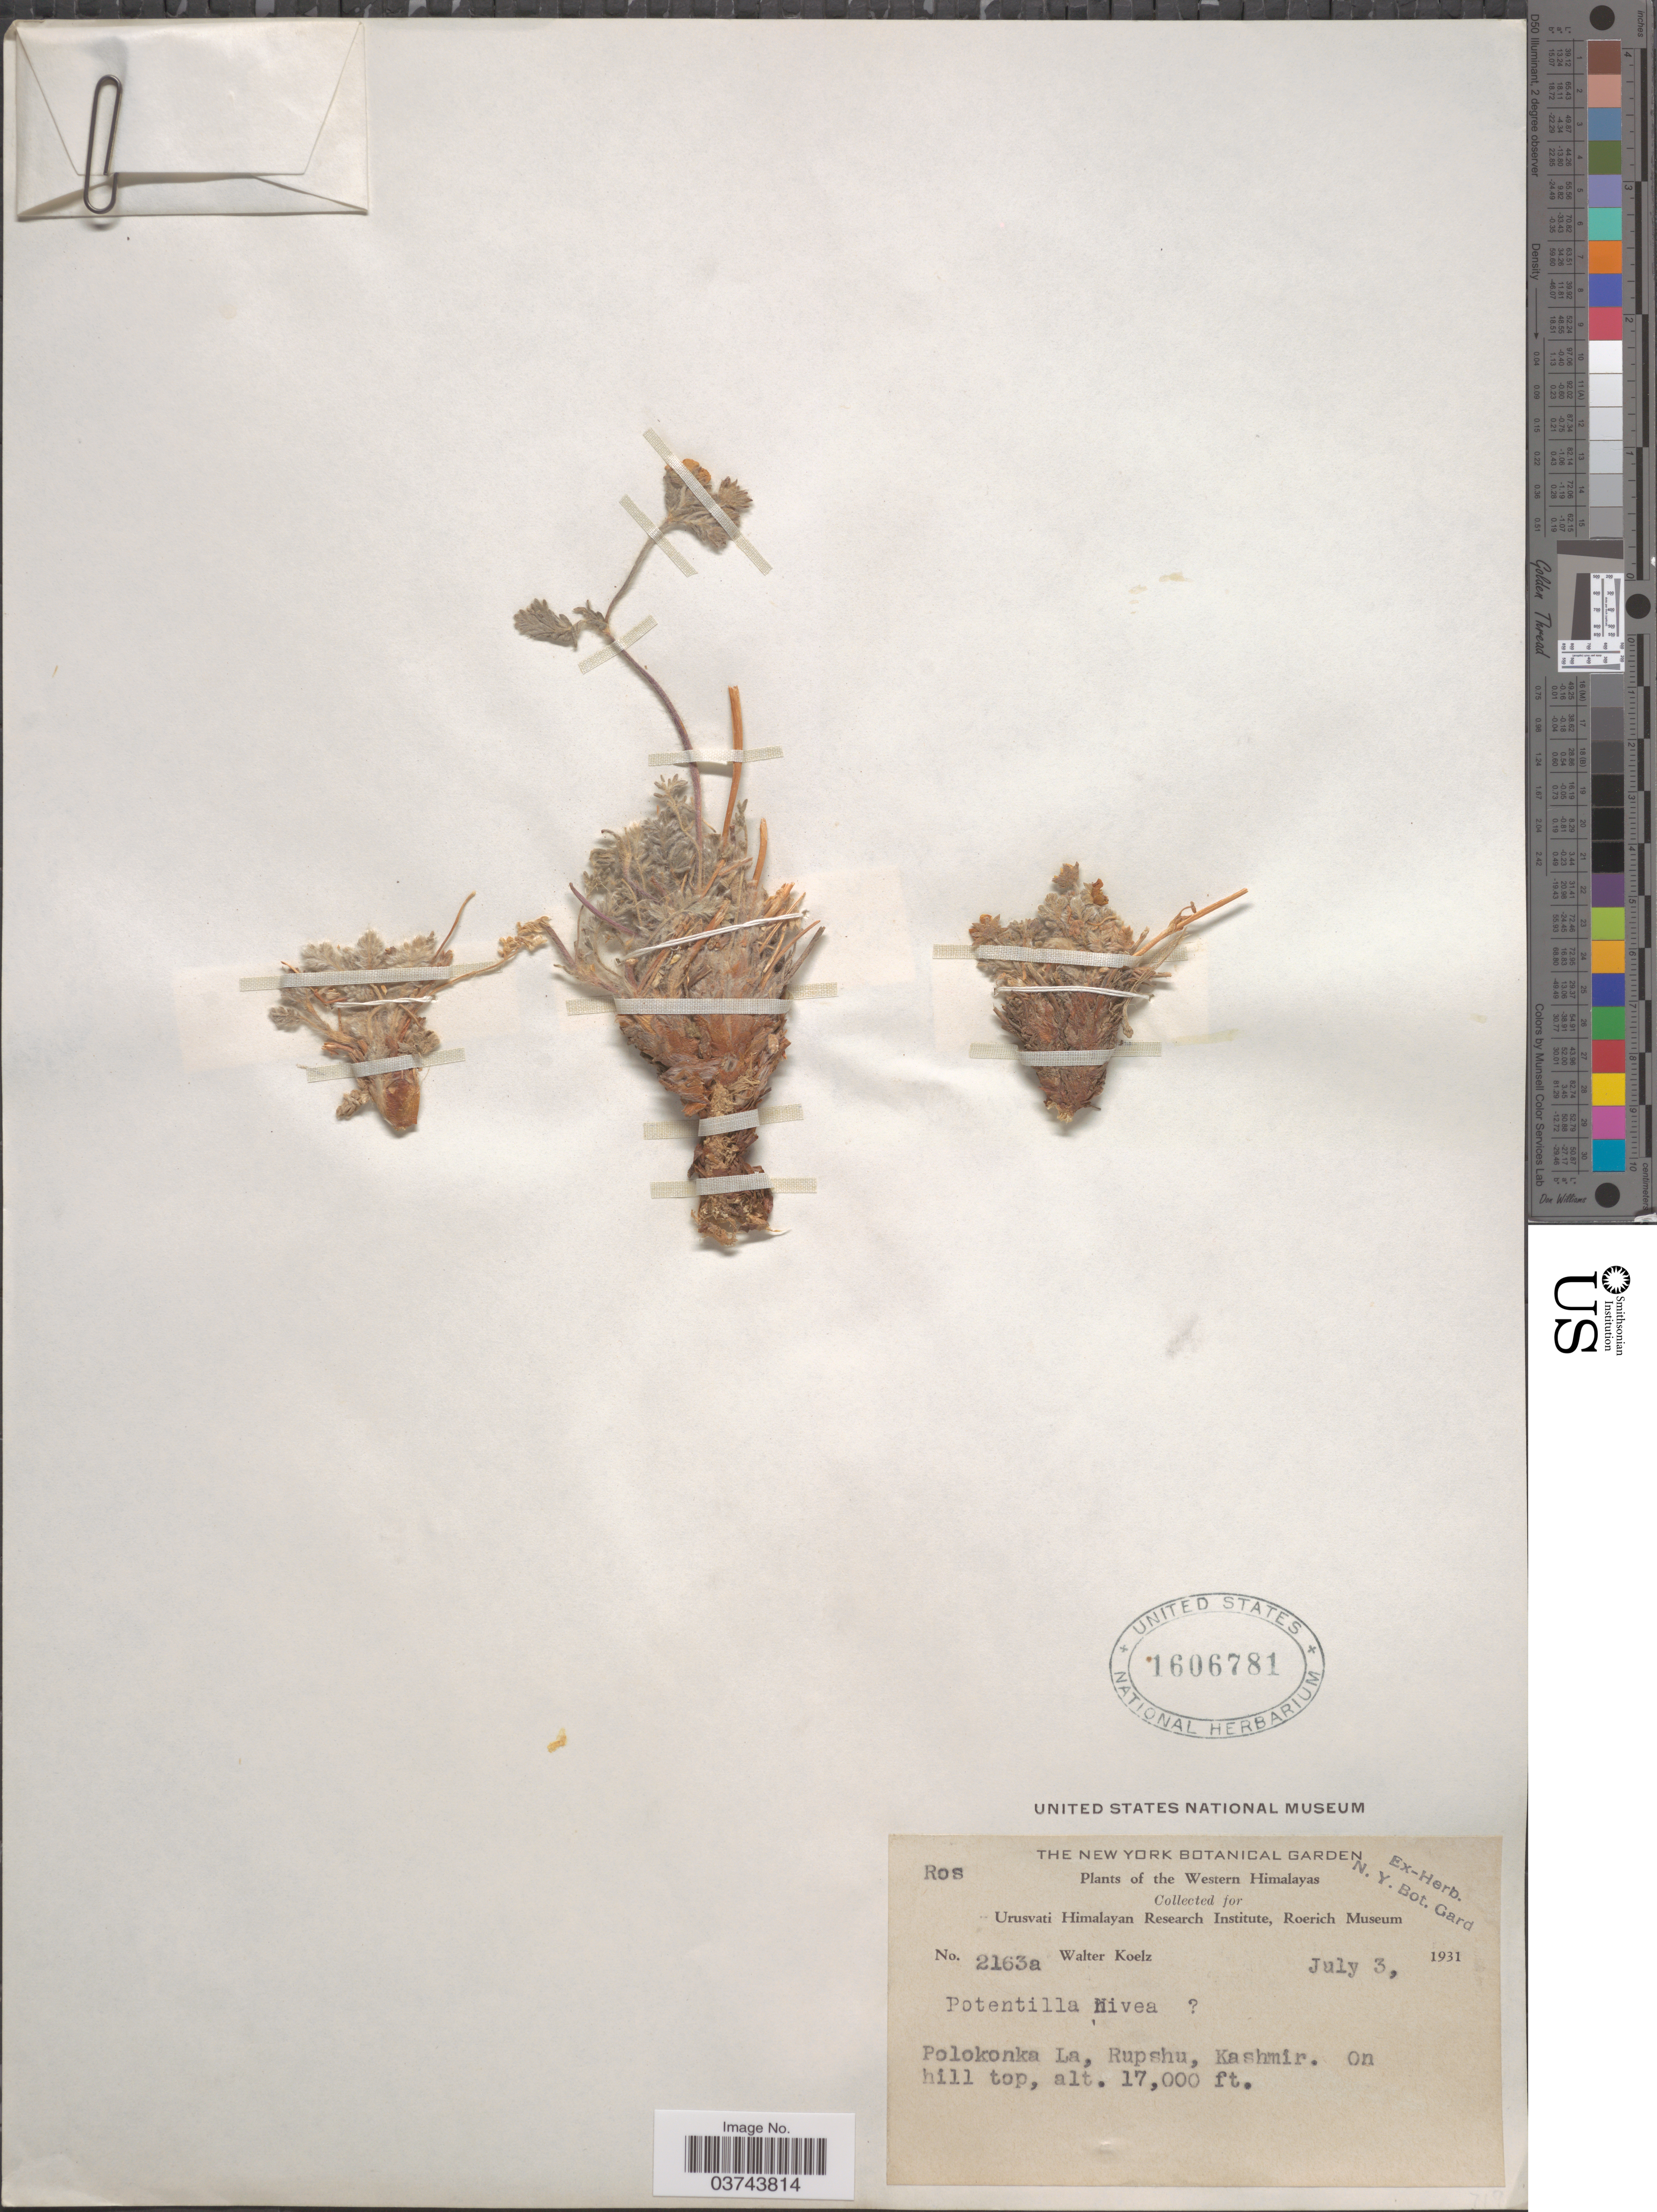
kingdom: Plantae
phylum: Tracheophyta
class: Magnoliopsida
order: Rosales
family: Rosaceae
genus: Potentilla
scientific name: Potentilla nivea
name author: L.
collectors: W. N. Koelz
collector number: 2163a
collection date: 1931-07-03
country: India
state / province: Jammu and Kashmir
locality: Western Himalayas. Polokonka La, Rupshu, Kashmir. On hill top.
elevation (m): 5182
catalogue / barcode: US 1606781